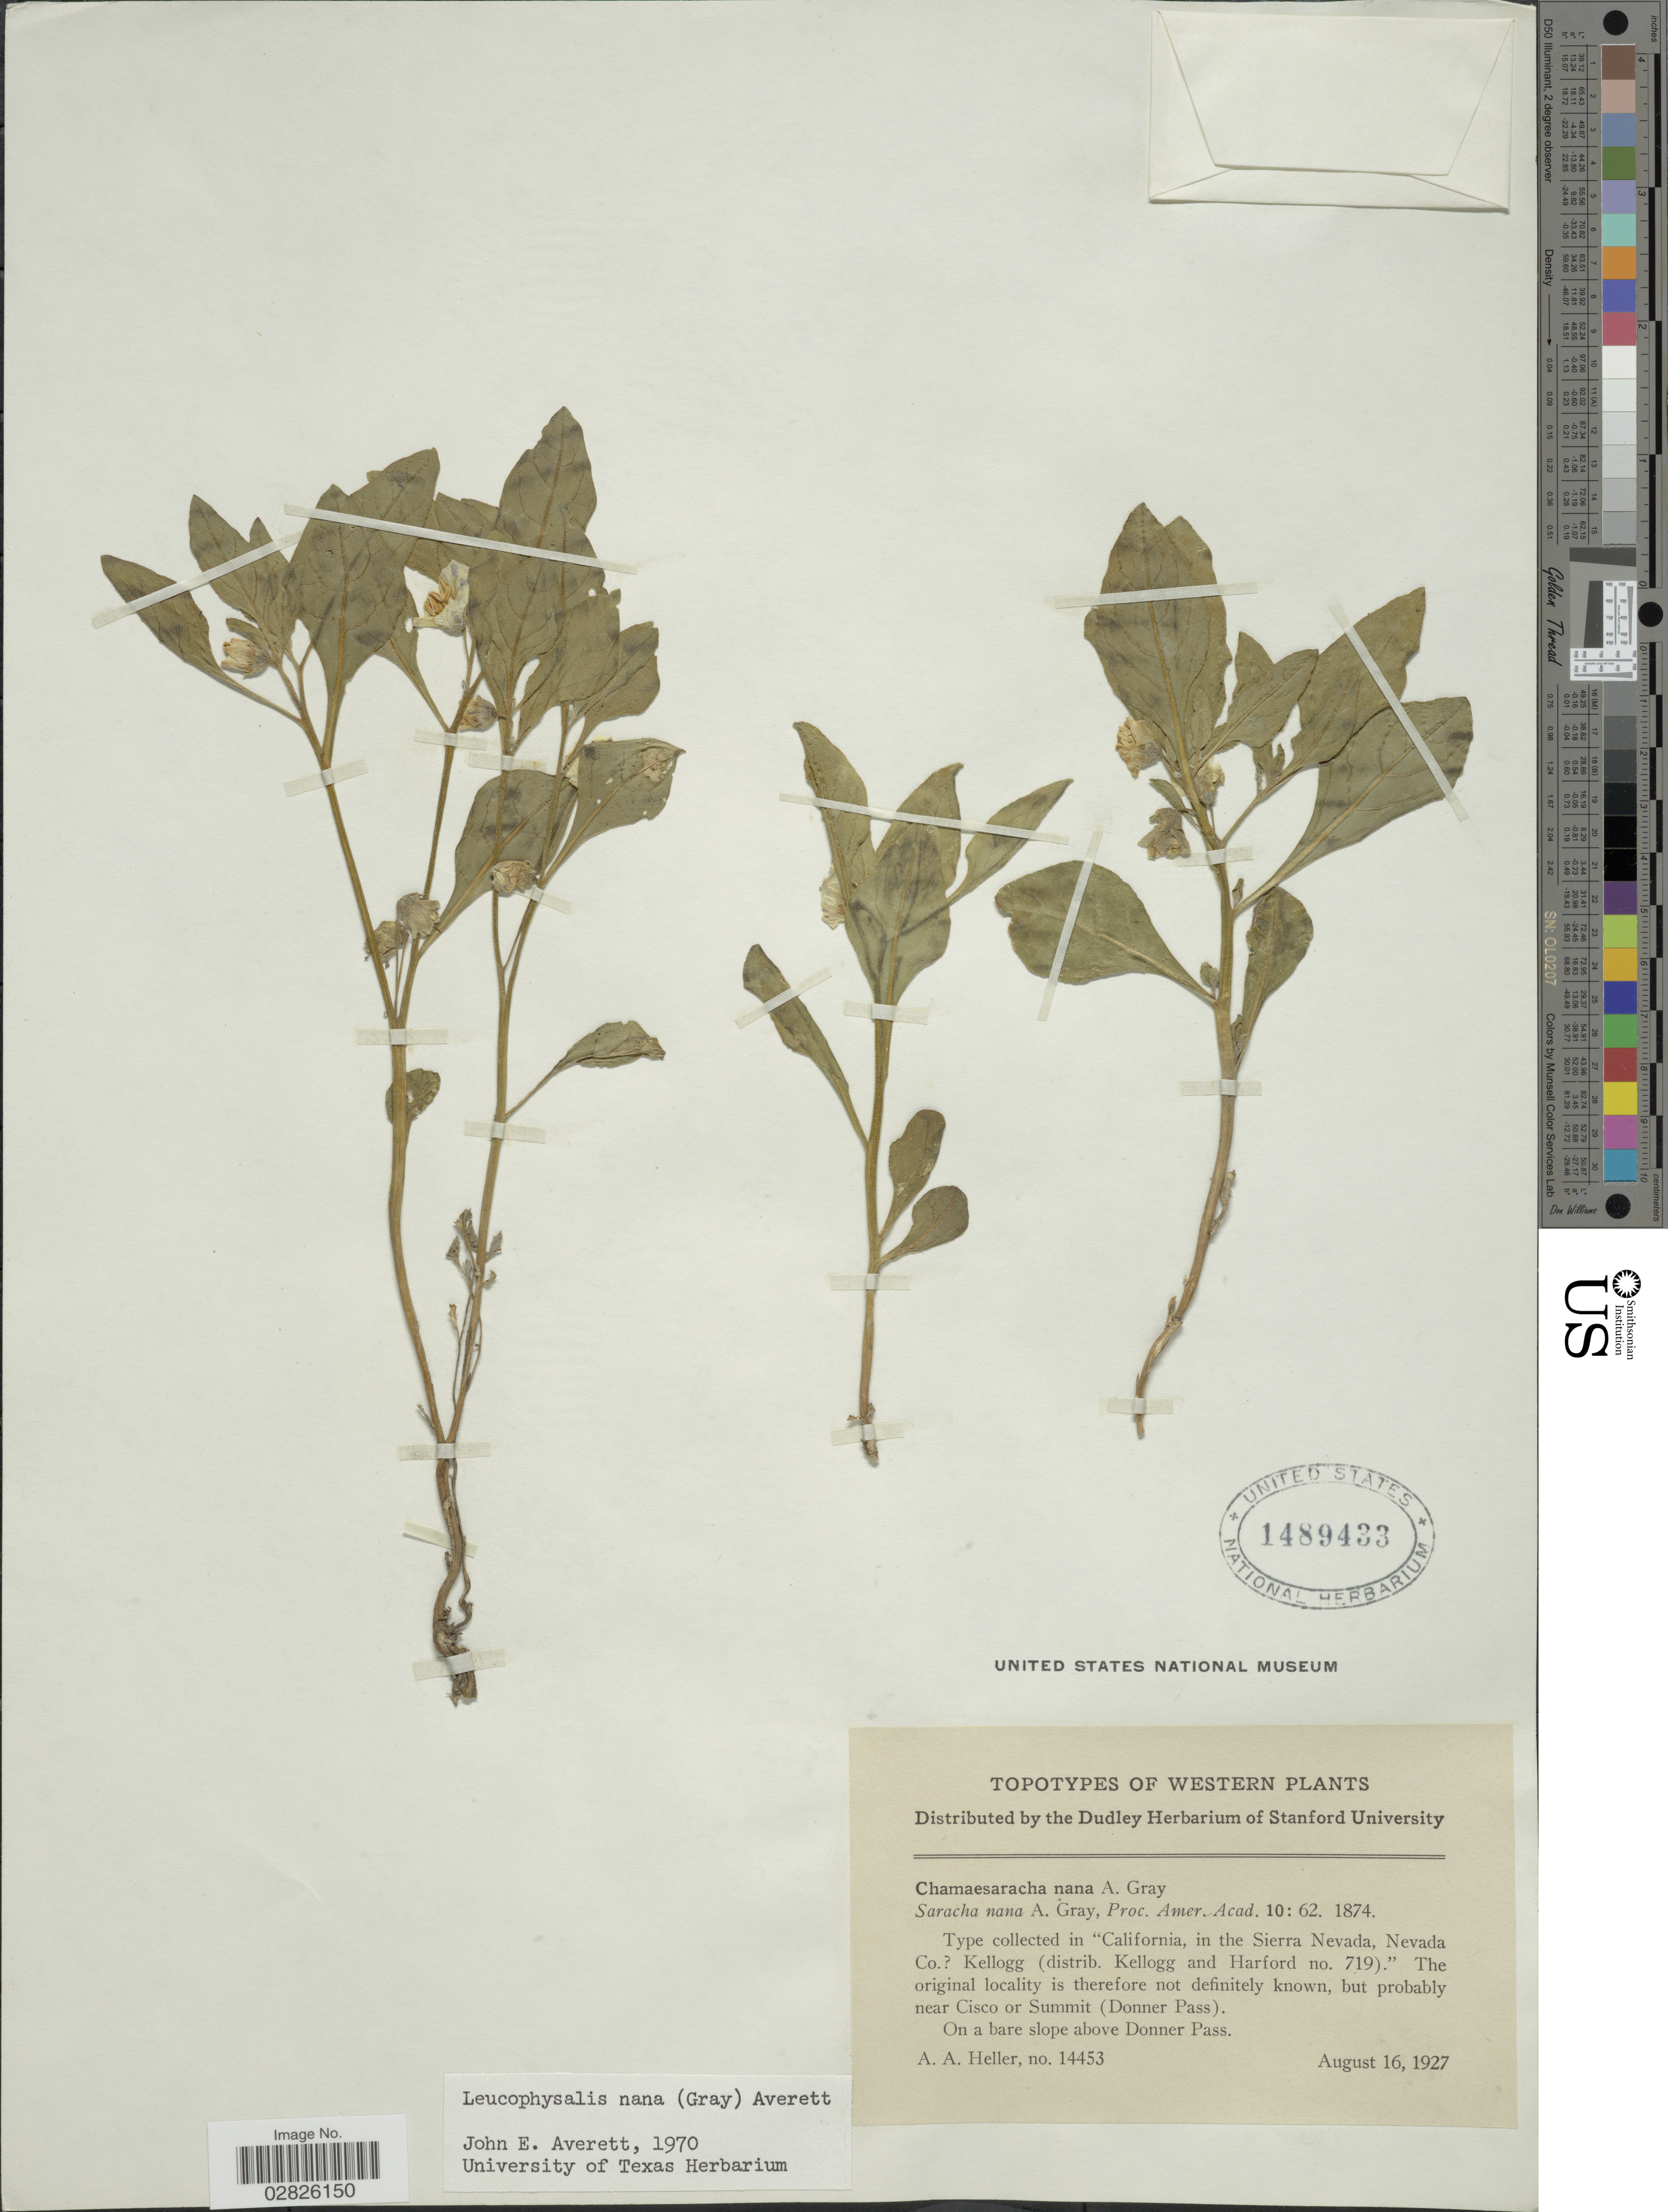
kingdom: Plantae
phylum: Tracheophyta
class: Magnoliopsida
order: Solanales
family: Solanaceae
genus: Leucophysalis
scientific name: Leucophysalis nana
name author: (A. Gray) Averett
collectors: A. A. Heller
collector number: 14453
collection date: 1927-08-16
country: United States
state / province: California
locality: Probably near Cisco or Summit (Donner Pass). On a bare slope above Donner Pass [unsure placement]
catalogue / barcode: US 1489433